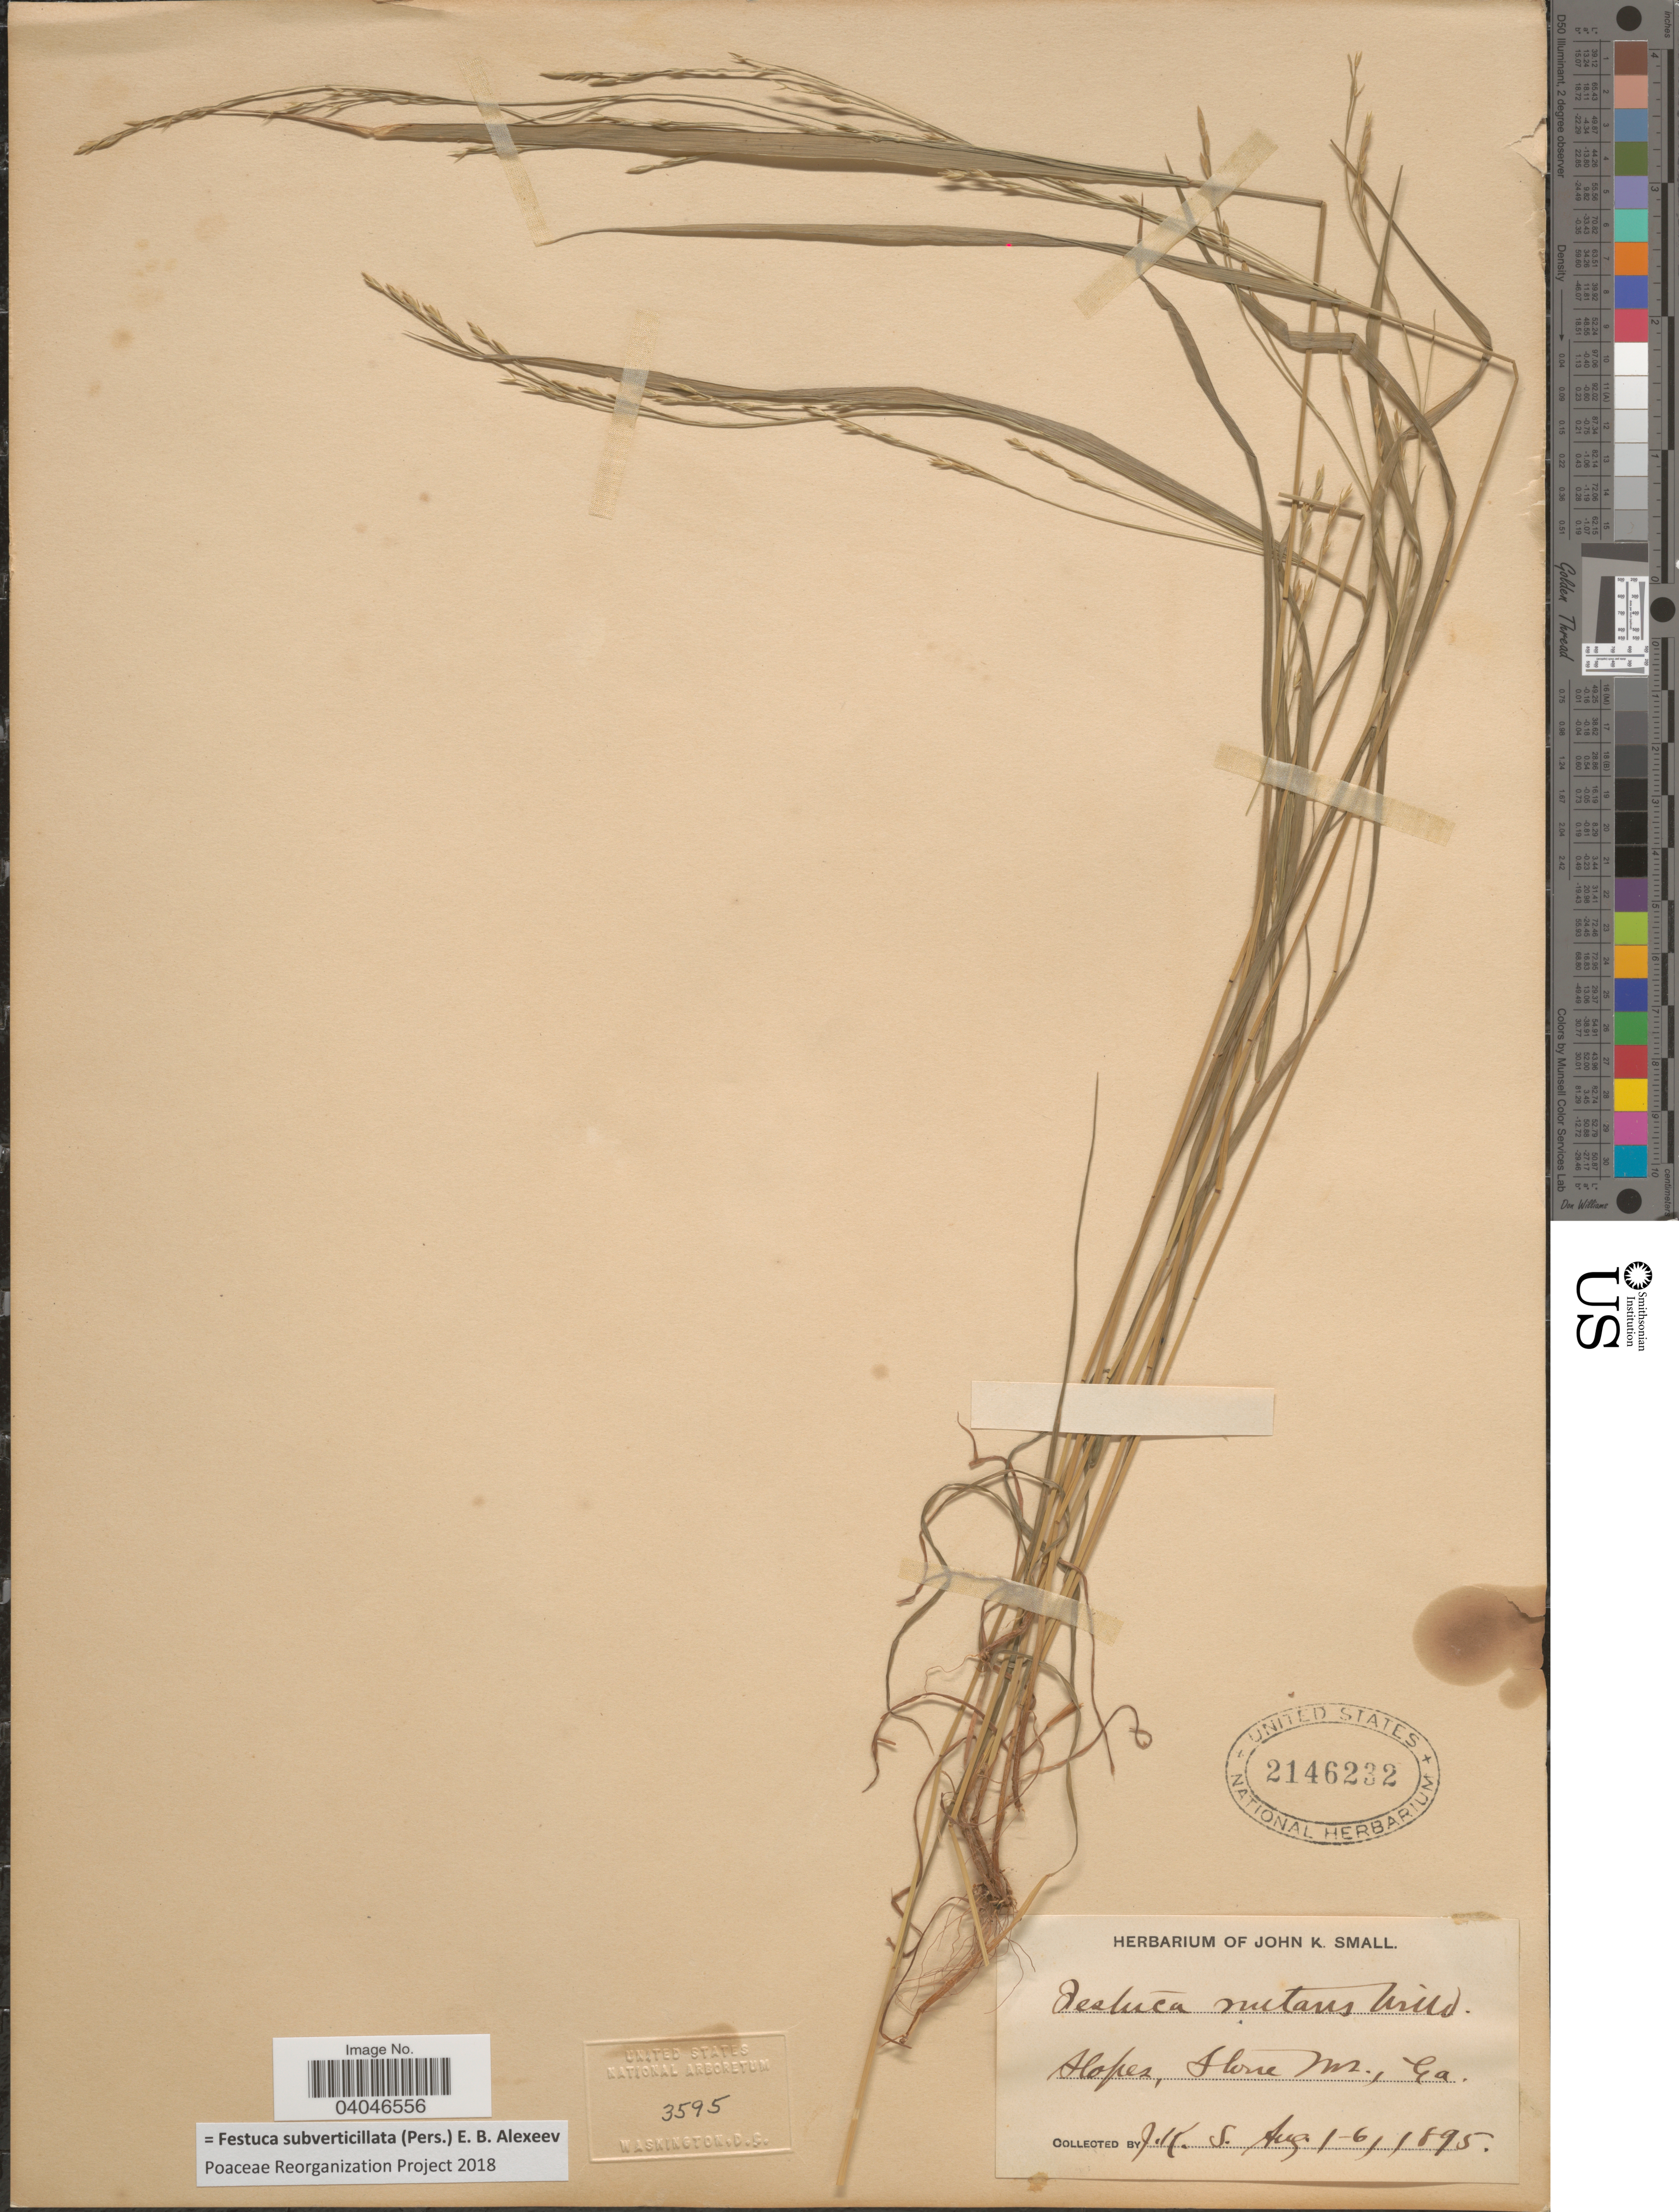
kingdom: Plantae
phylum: Tracheophyta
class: Liliopsida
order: Poales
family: Poaceae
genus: Festuca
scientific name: Festuca subverticillata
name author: (Pers.) E.B. Alexeev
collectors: J. K. Small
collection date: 1895-08-01/1895-08-06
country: United States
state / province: Georgia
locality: Slopes, Stone Mt.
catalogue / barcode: US 2146232